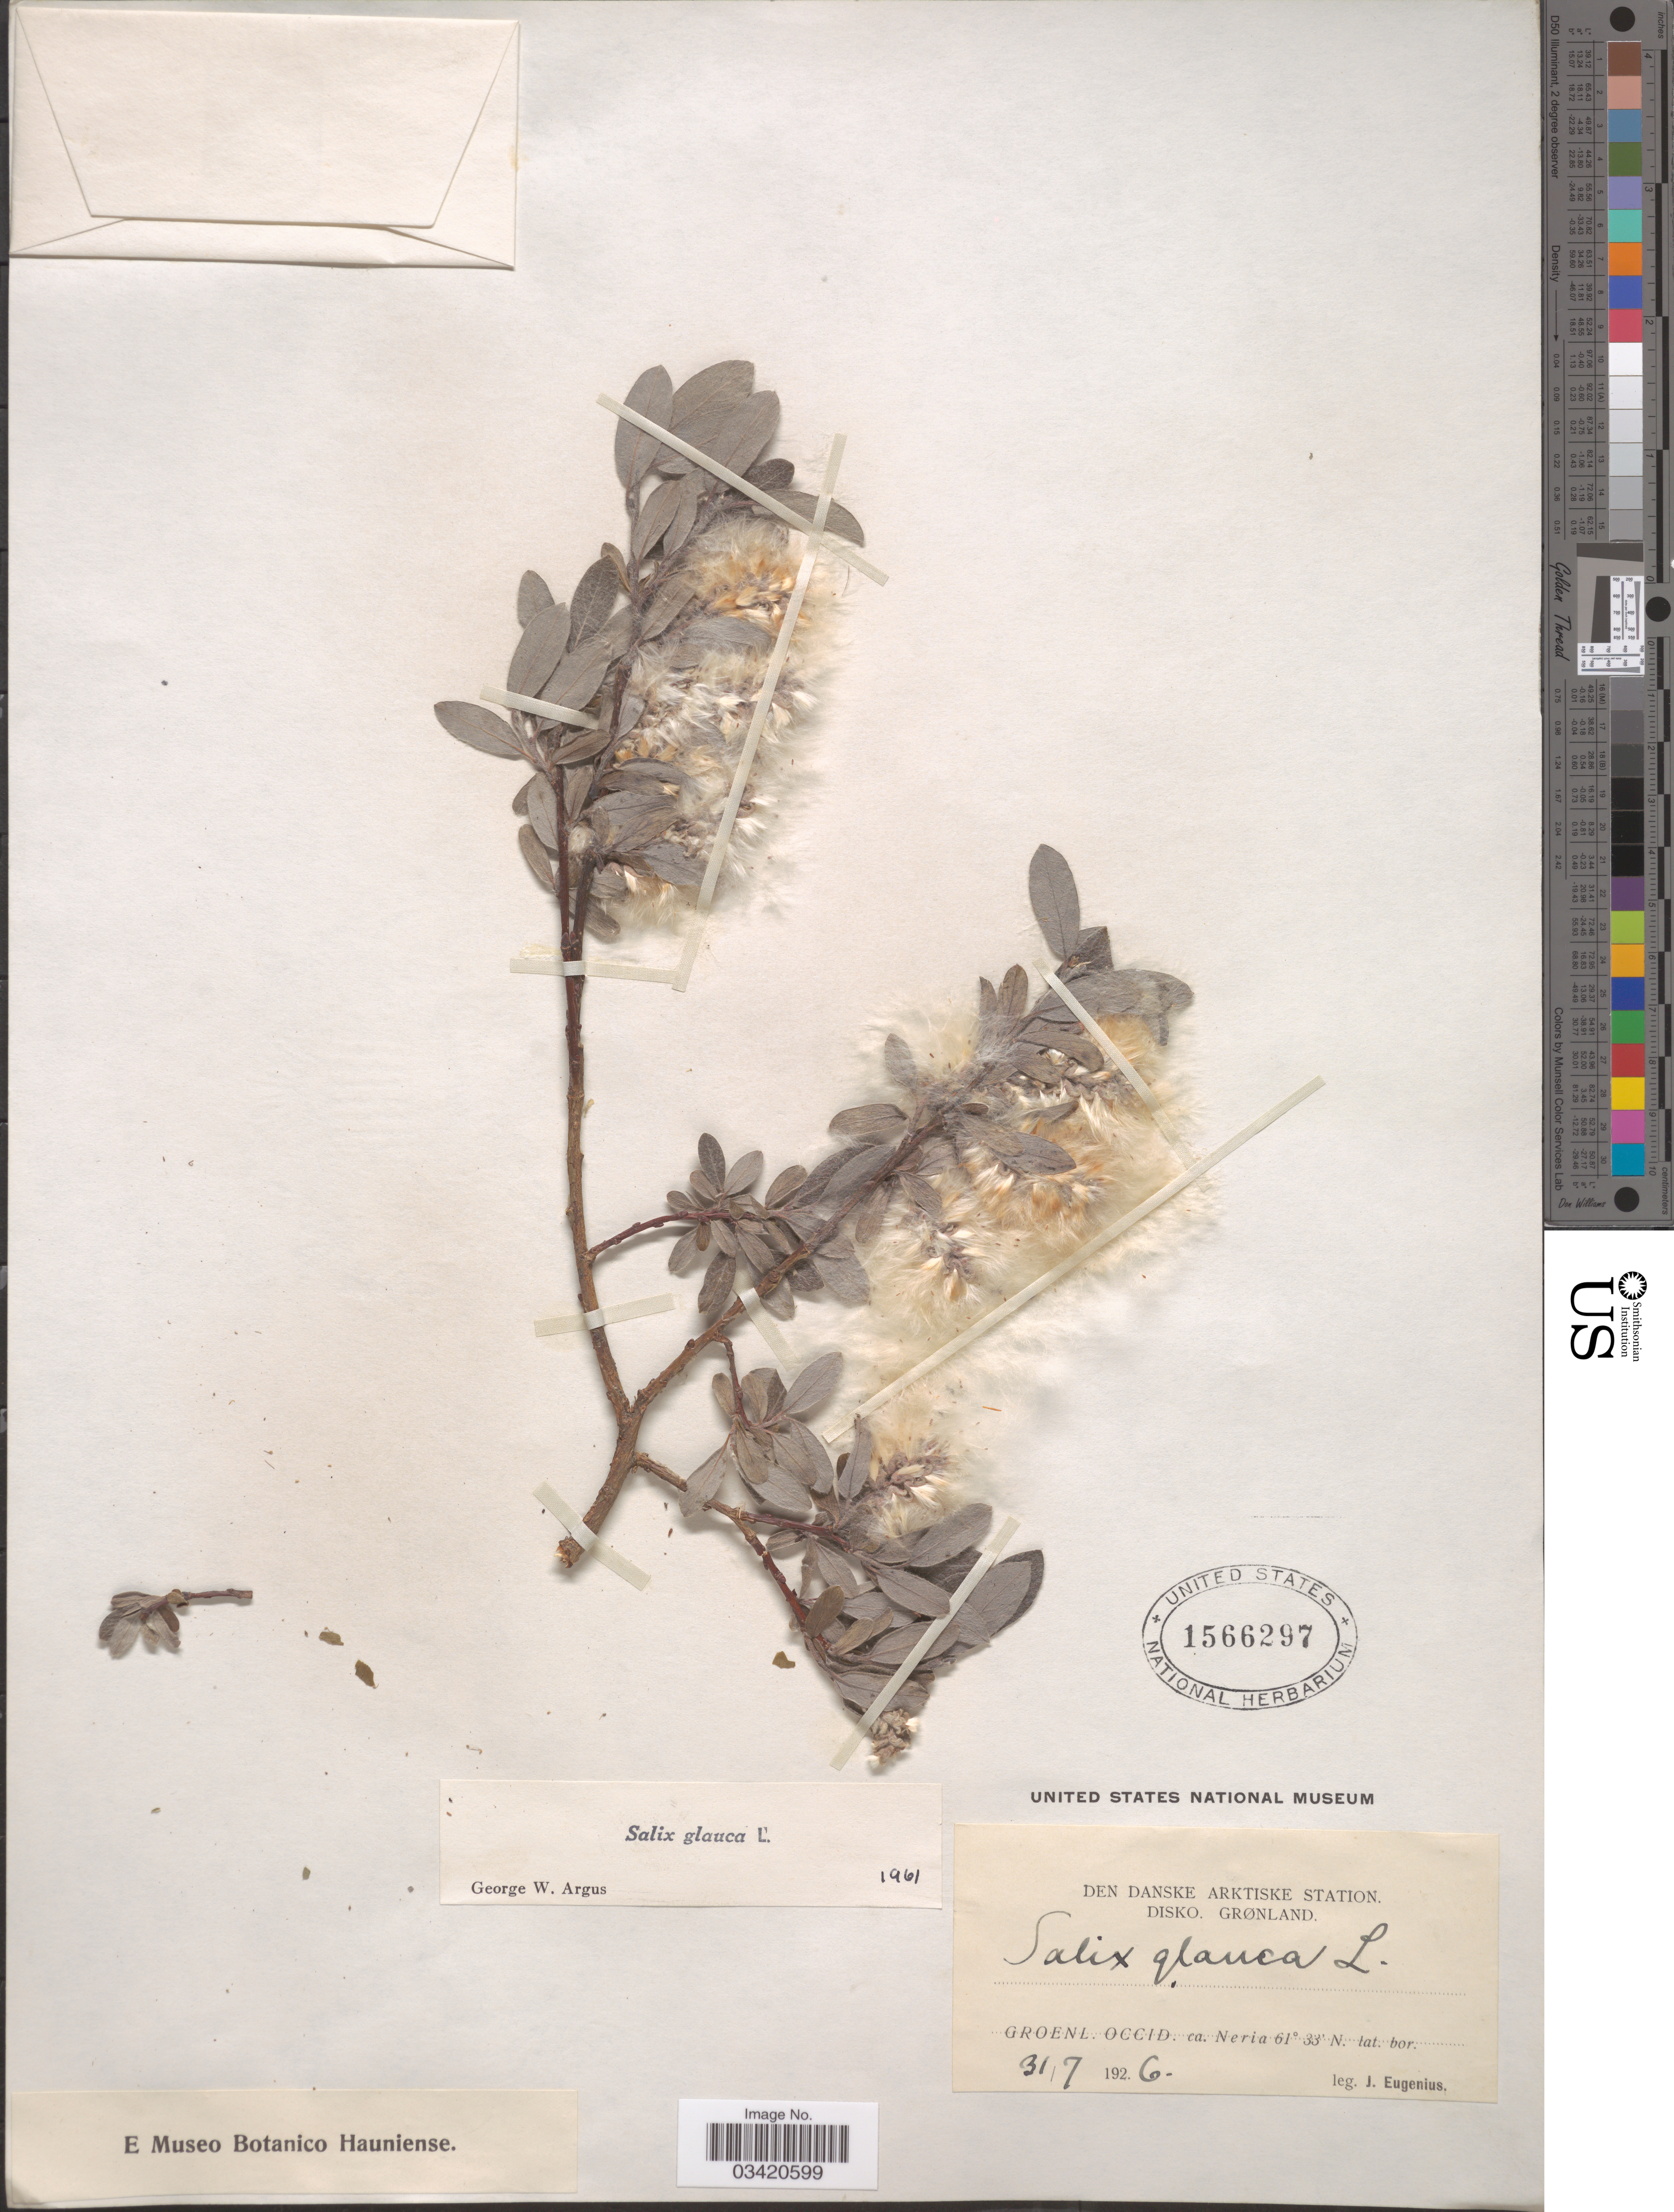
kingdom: Plantae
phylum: Tracheophyta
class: Magnoliopsida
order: Malpighiales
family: Salicaceae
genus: Salix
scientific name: Salix glauca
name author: L.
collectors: J. Eugenius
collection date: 1926-07-31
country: Greenland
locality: Den Danske Arktiske Station. Disko, Grønland. Groenl. Occid. ca. Neria.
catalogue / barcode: US 1566297